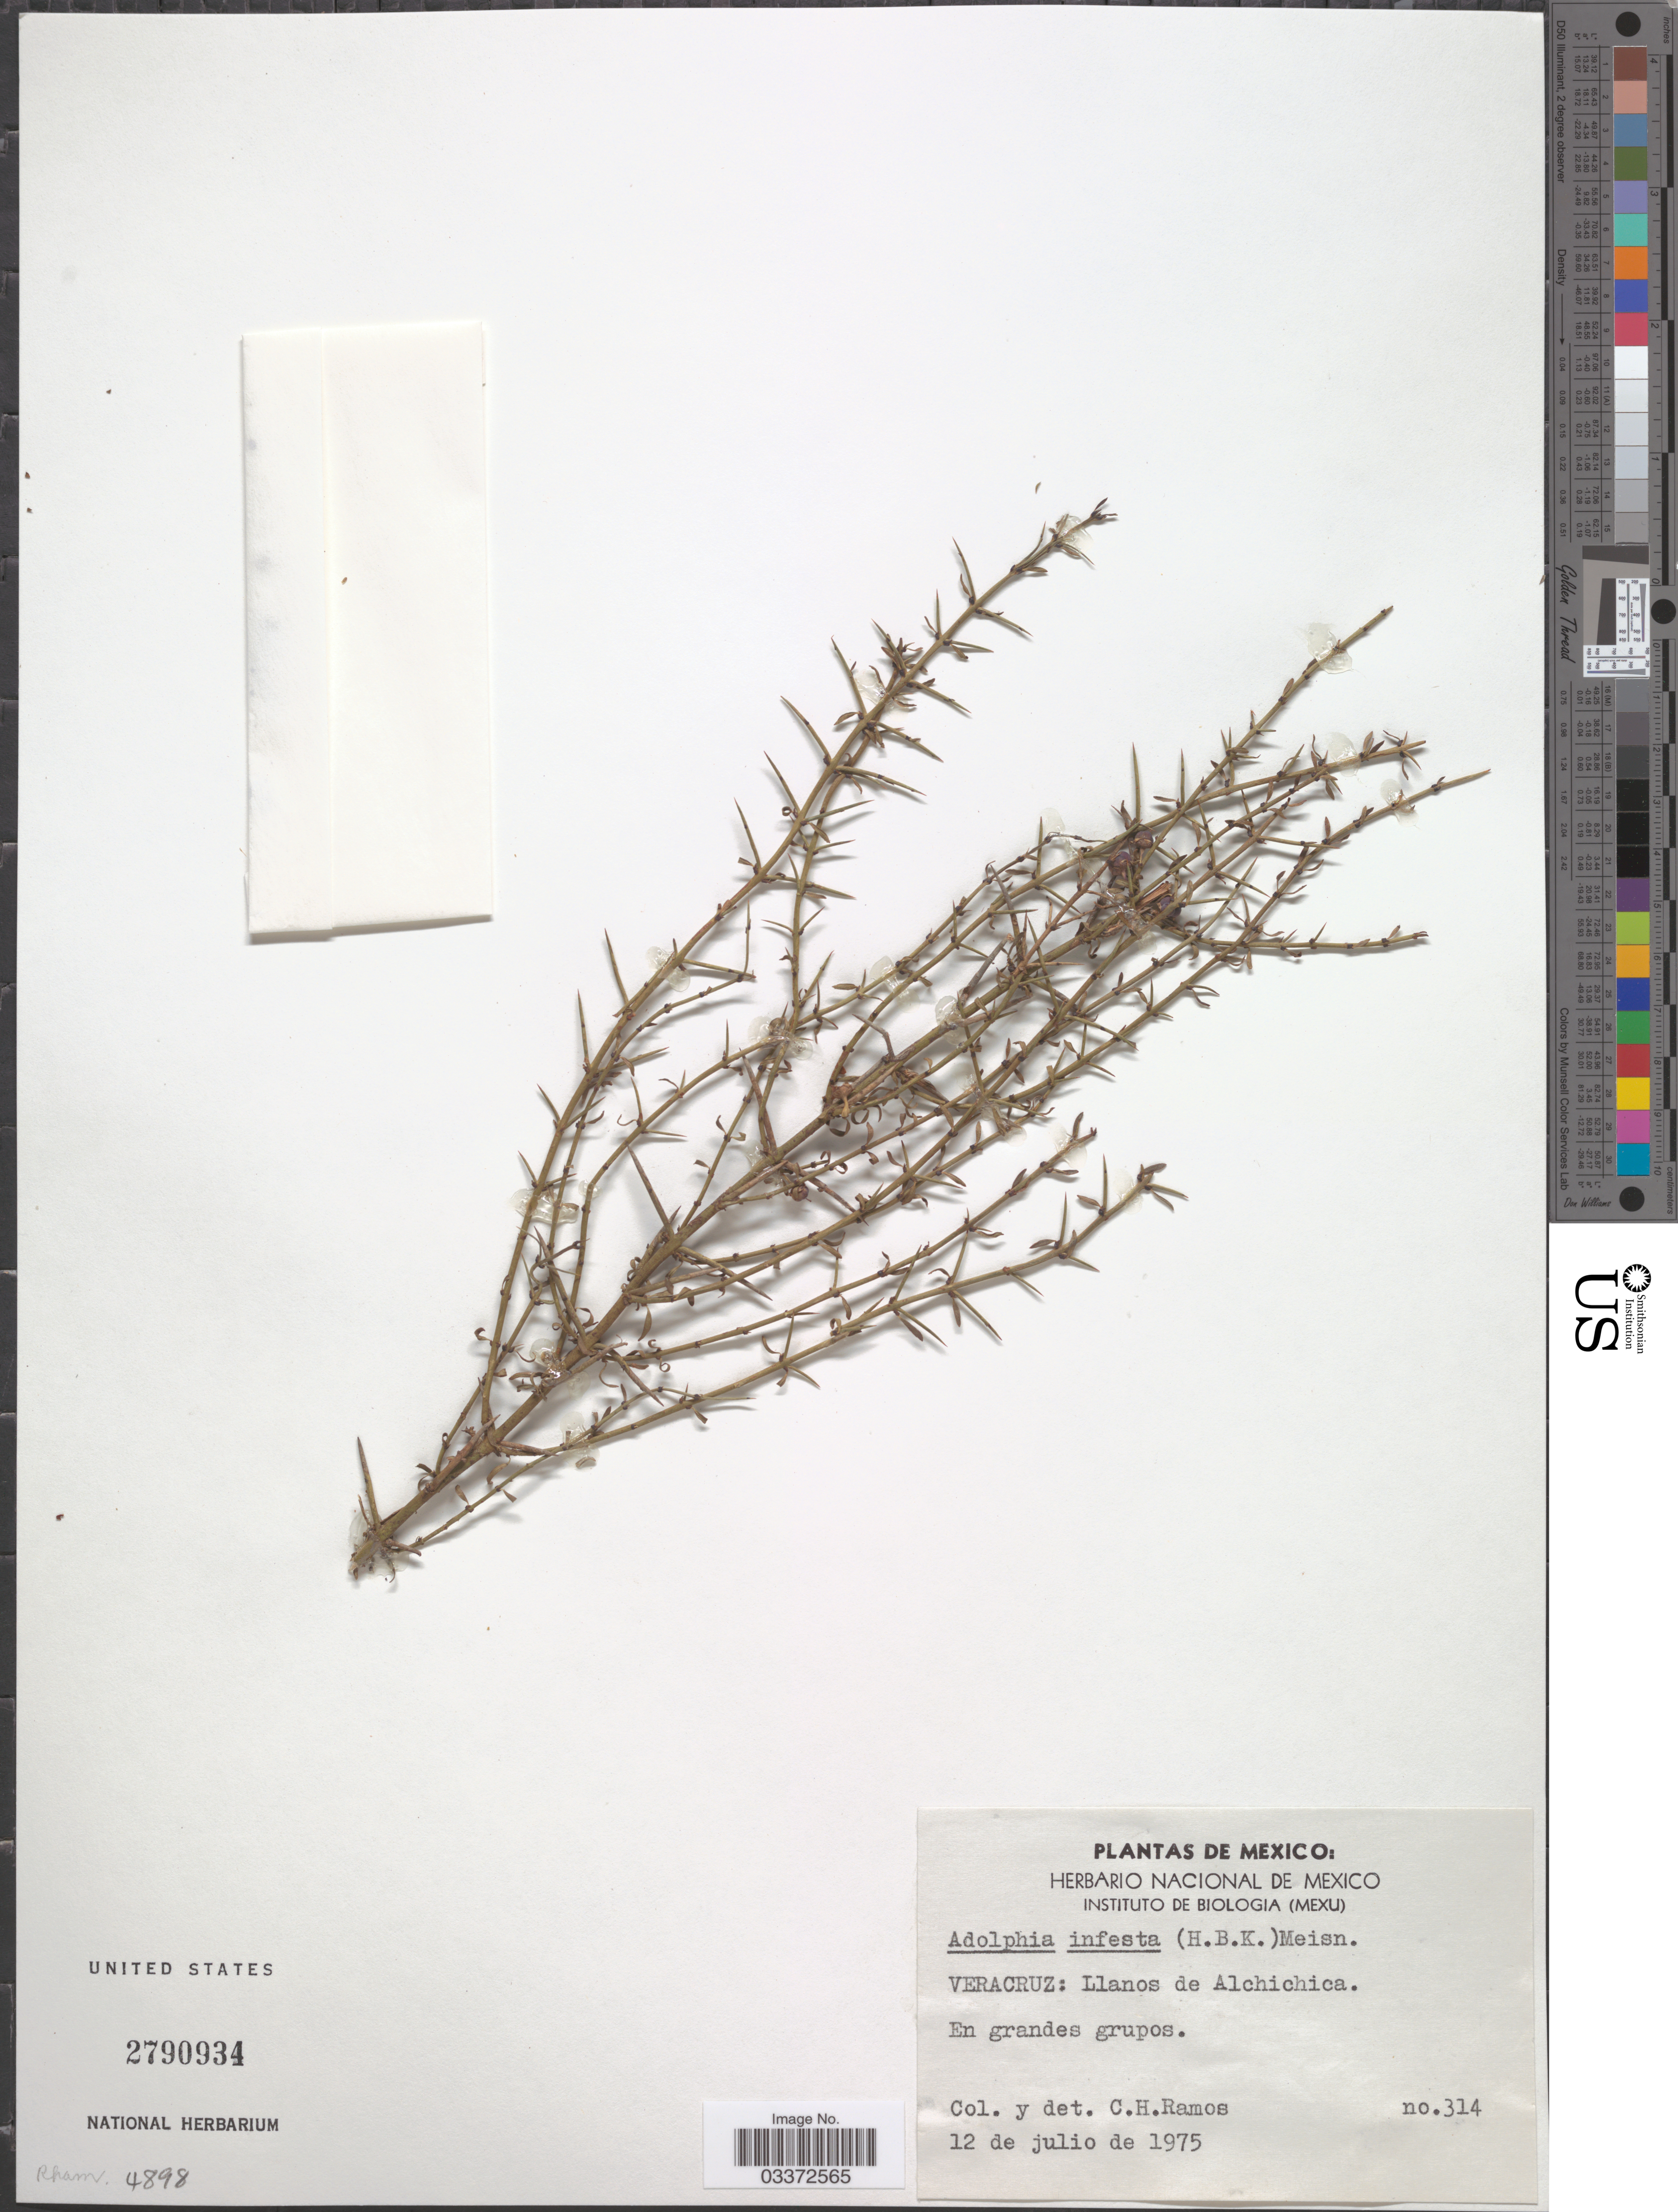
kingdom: Plantae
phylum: Tracheophyta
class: Magnoliopsida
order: Rosales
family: Rhamnaceae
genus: Adolphia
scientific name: Adolphia infesta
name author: (Kunth) Meisn.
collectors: C. H. Ramos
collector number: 314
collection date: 1975-07-12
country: Mexico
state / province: Veracruz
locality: Veracruz: Llanos de Alchichica.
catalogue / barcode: US 2790034